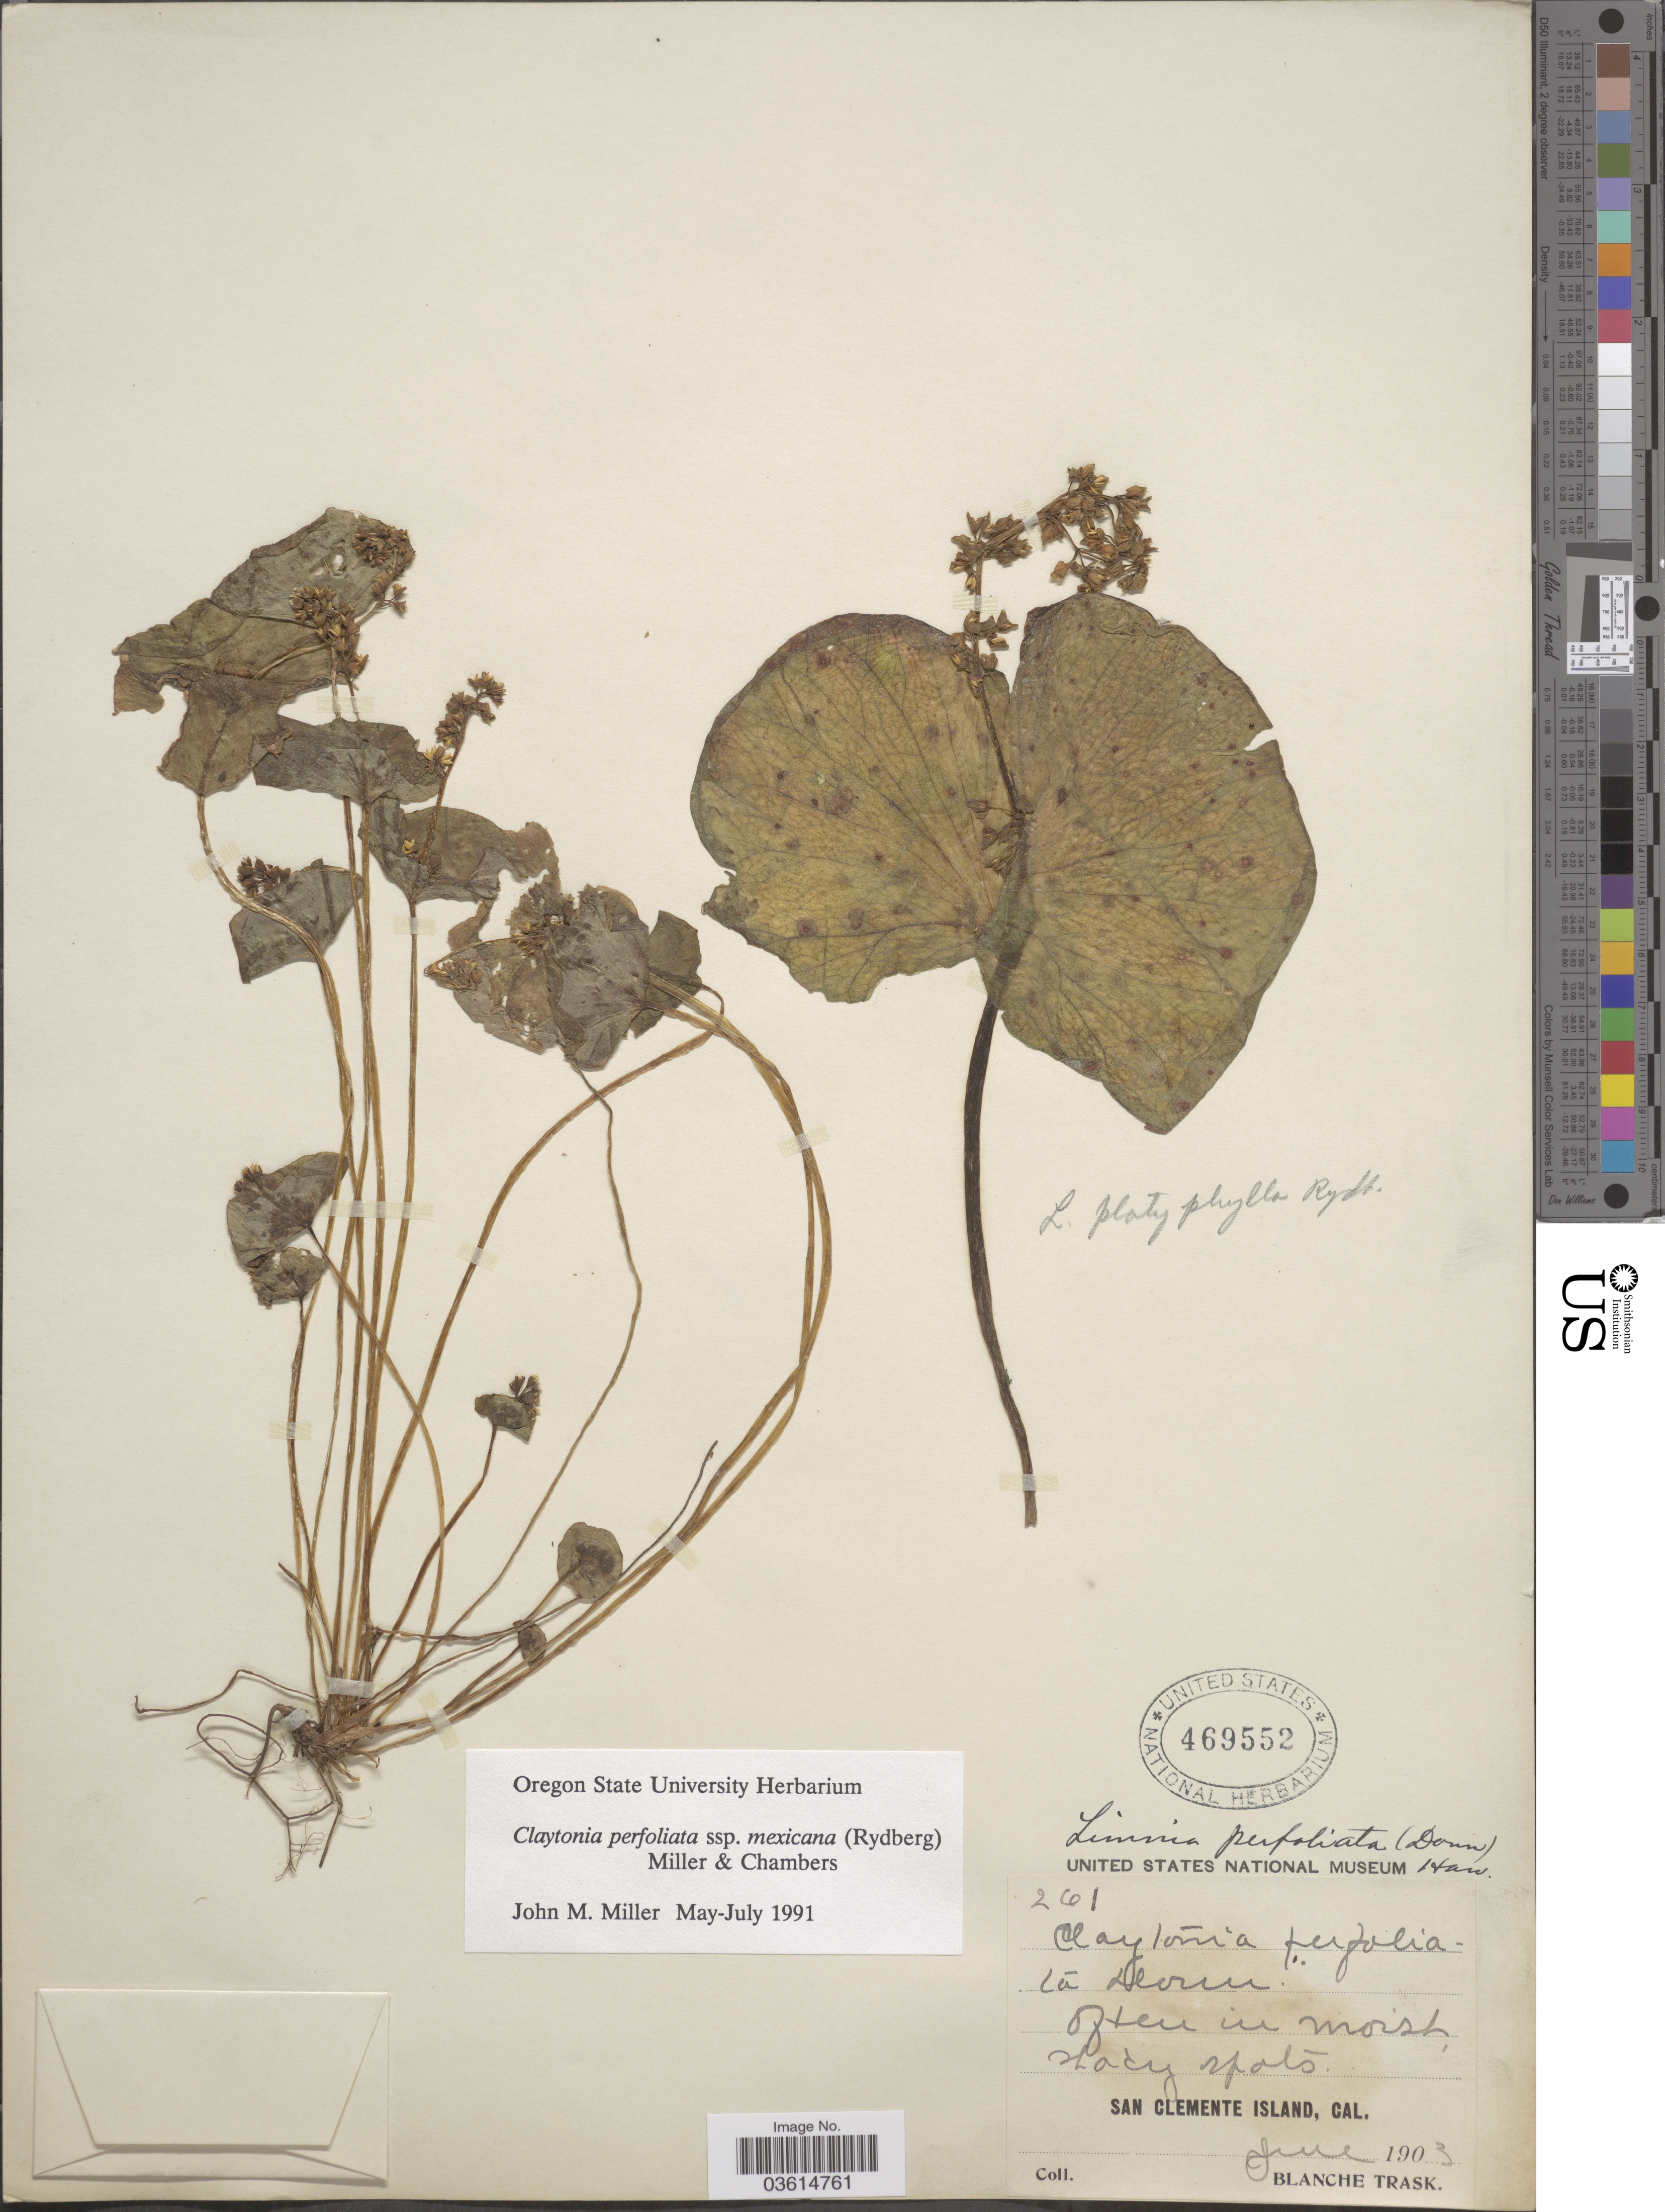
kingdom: Plantae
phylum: Tracheophyta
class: Magnoliopsida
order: Caryophyllales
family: Montiaceae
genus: Claytonia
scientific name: Claytonia perfoliata subsp. mexicana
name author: (Rydb.) Mill. & Chambers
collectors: B. Trask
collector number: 261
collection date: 1903-06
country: United States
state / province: California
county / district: Los Angeles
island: San Clemente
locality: San Clemente Island.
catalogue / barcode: US 469552